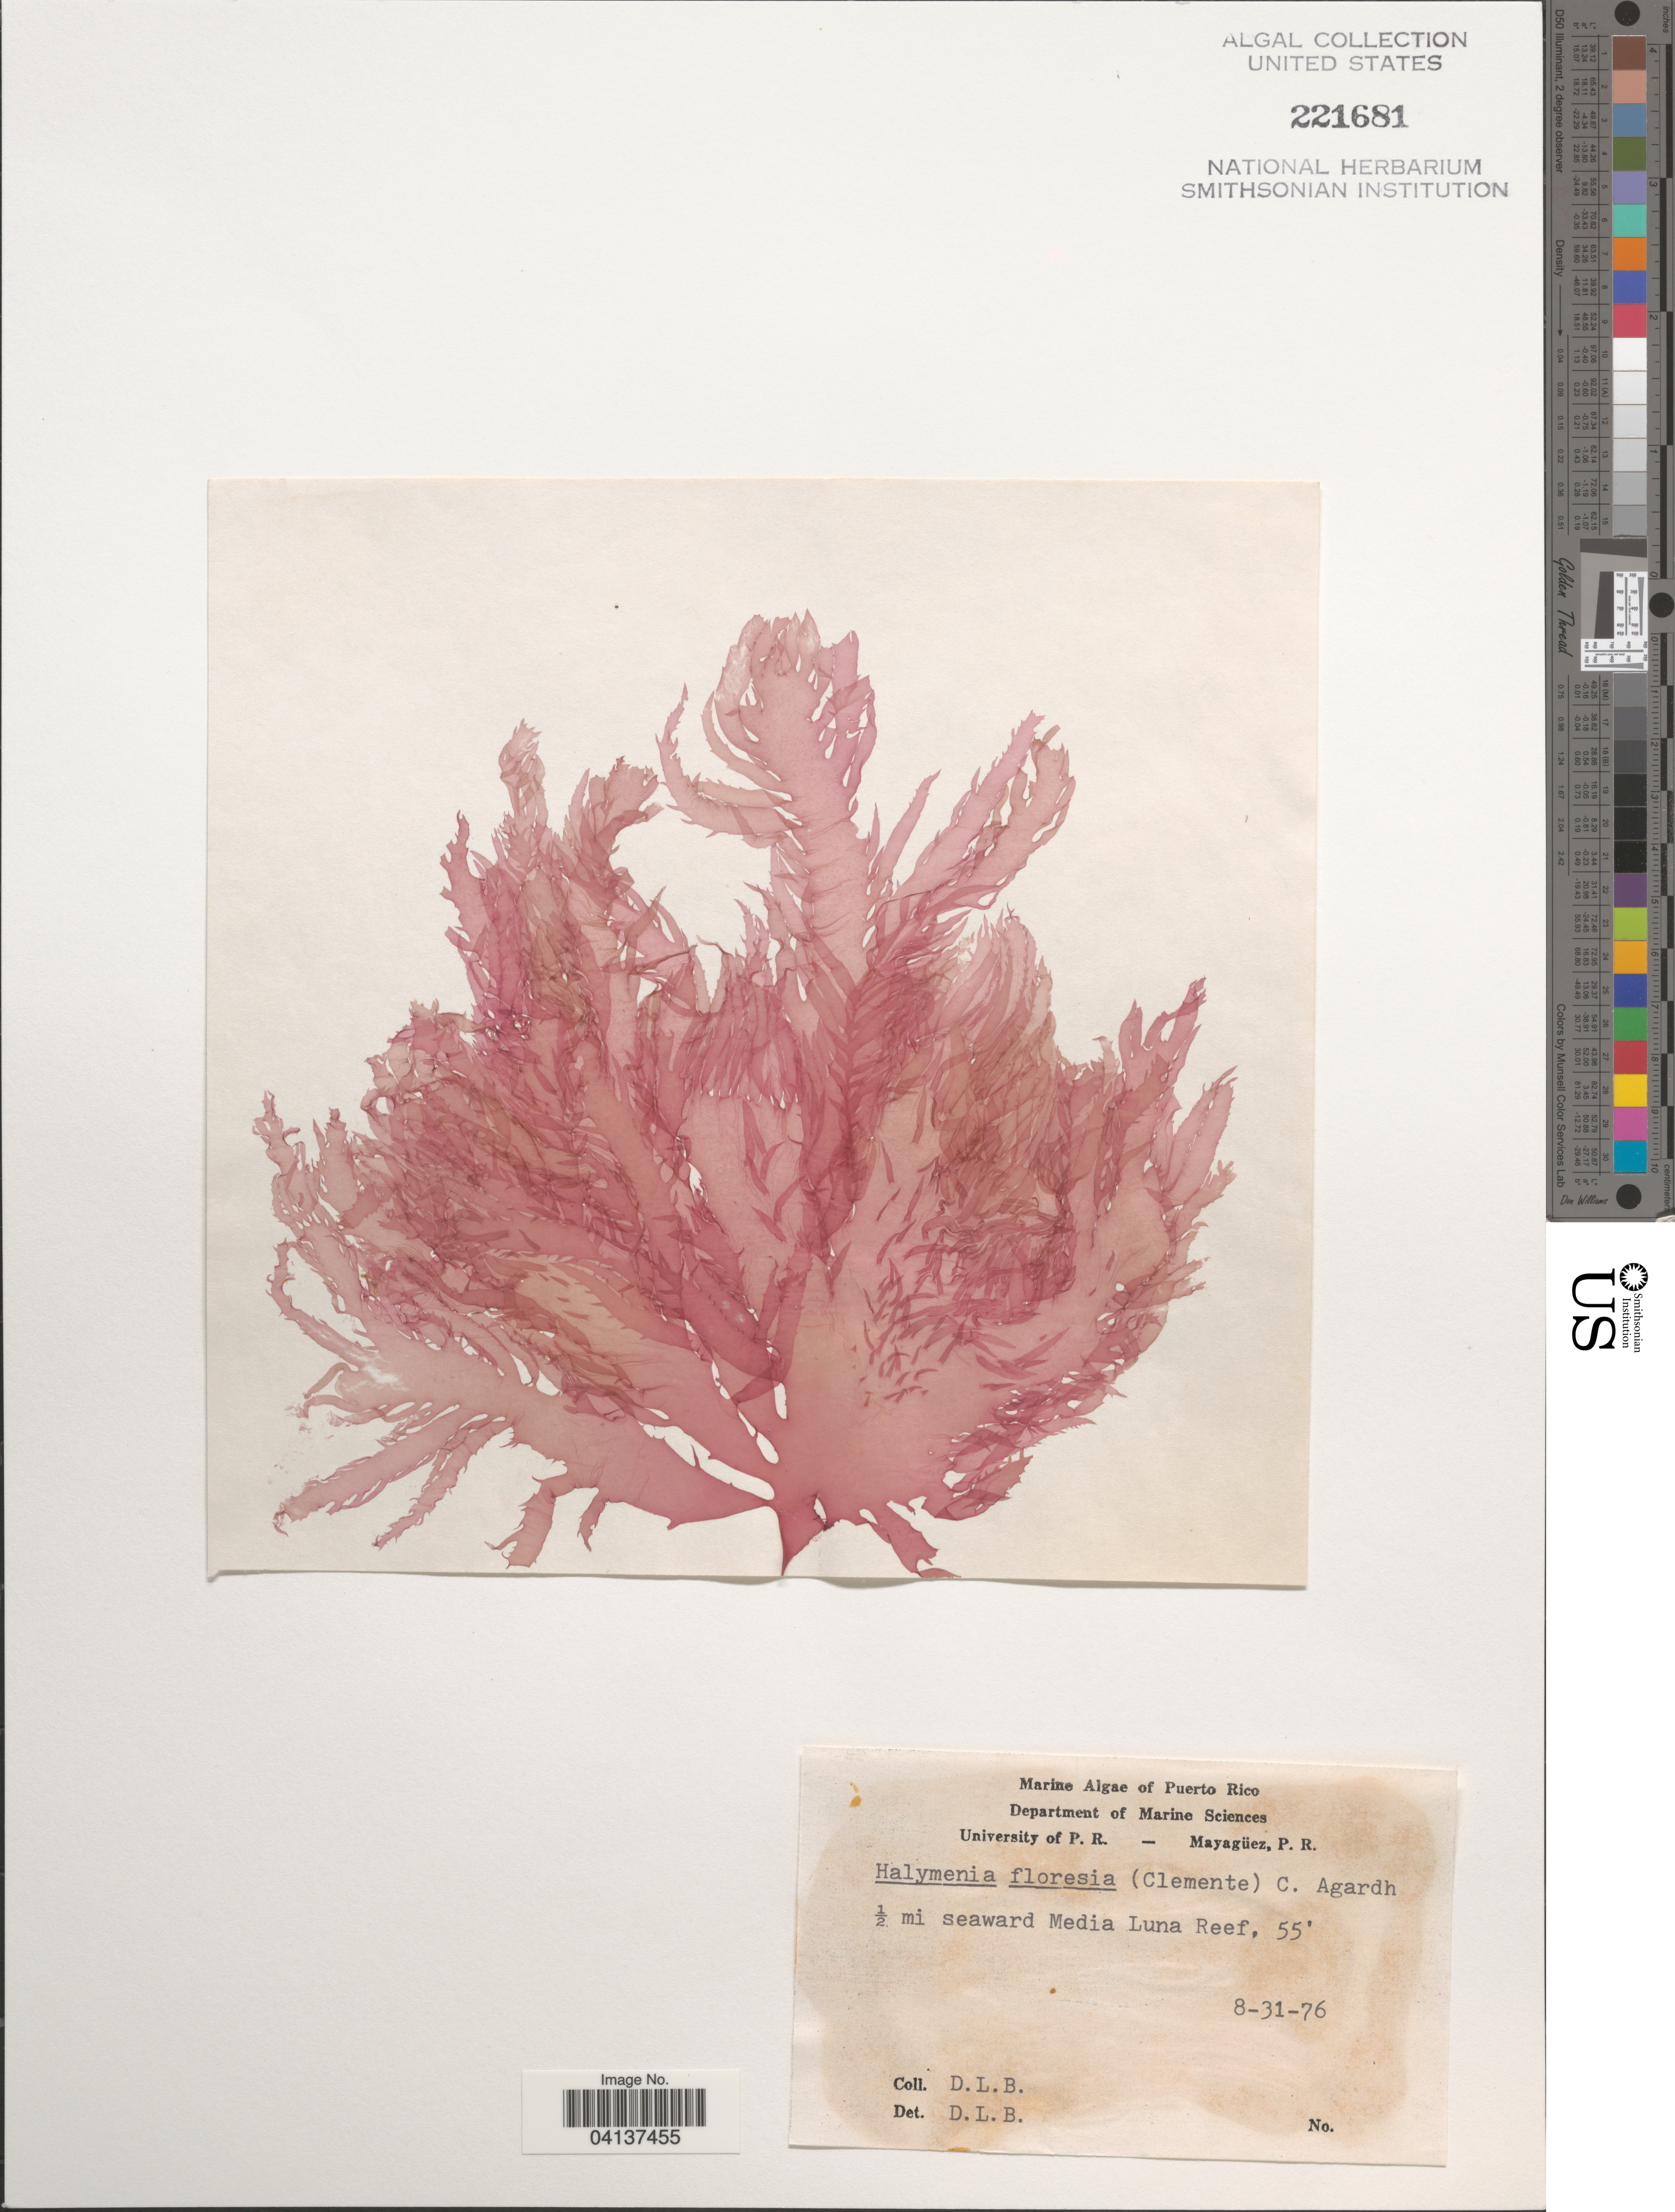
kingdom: Plantae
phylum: Rhodophyta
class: Florideophyceae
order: Halymeniales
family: Halymeniaceae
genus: Halymenia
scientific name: Halymenia floresii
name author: (Clemente) C. Agardh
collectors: D. L. B.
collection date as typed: Transcribed d/m/y: 31/8/76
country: Puerto Rico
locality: ½ mi seaward Media Luna Reef.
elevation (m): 17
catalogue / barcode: US 221681